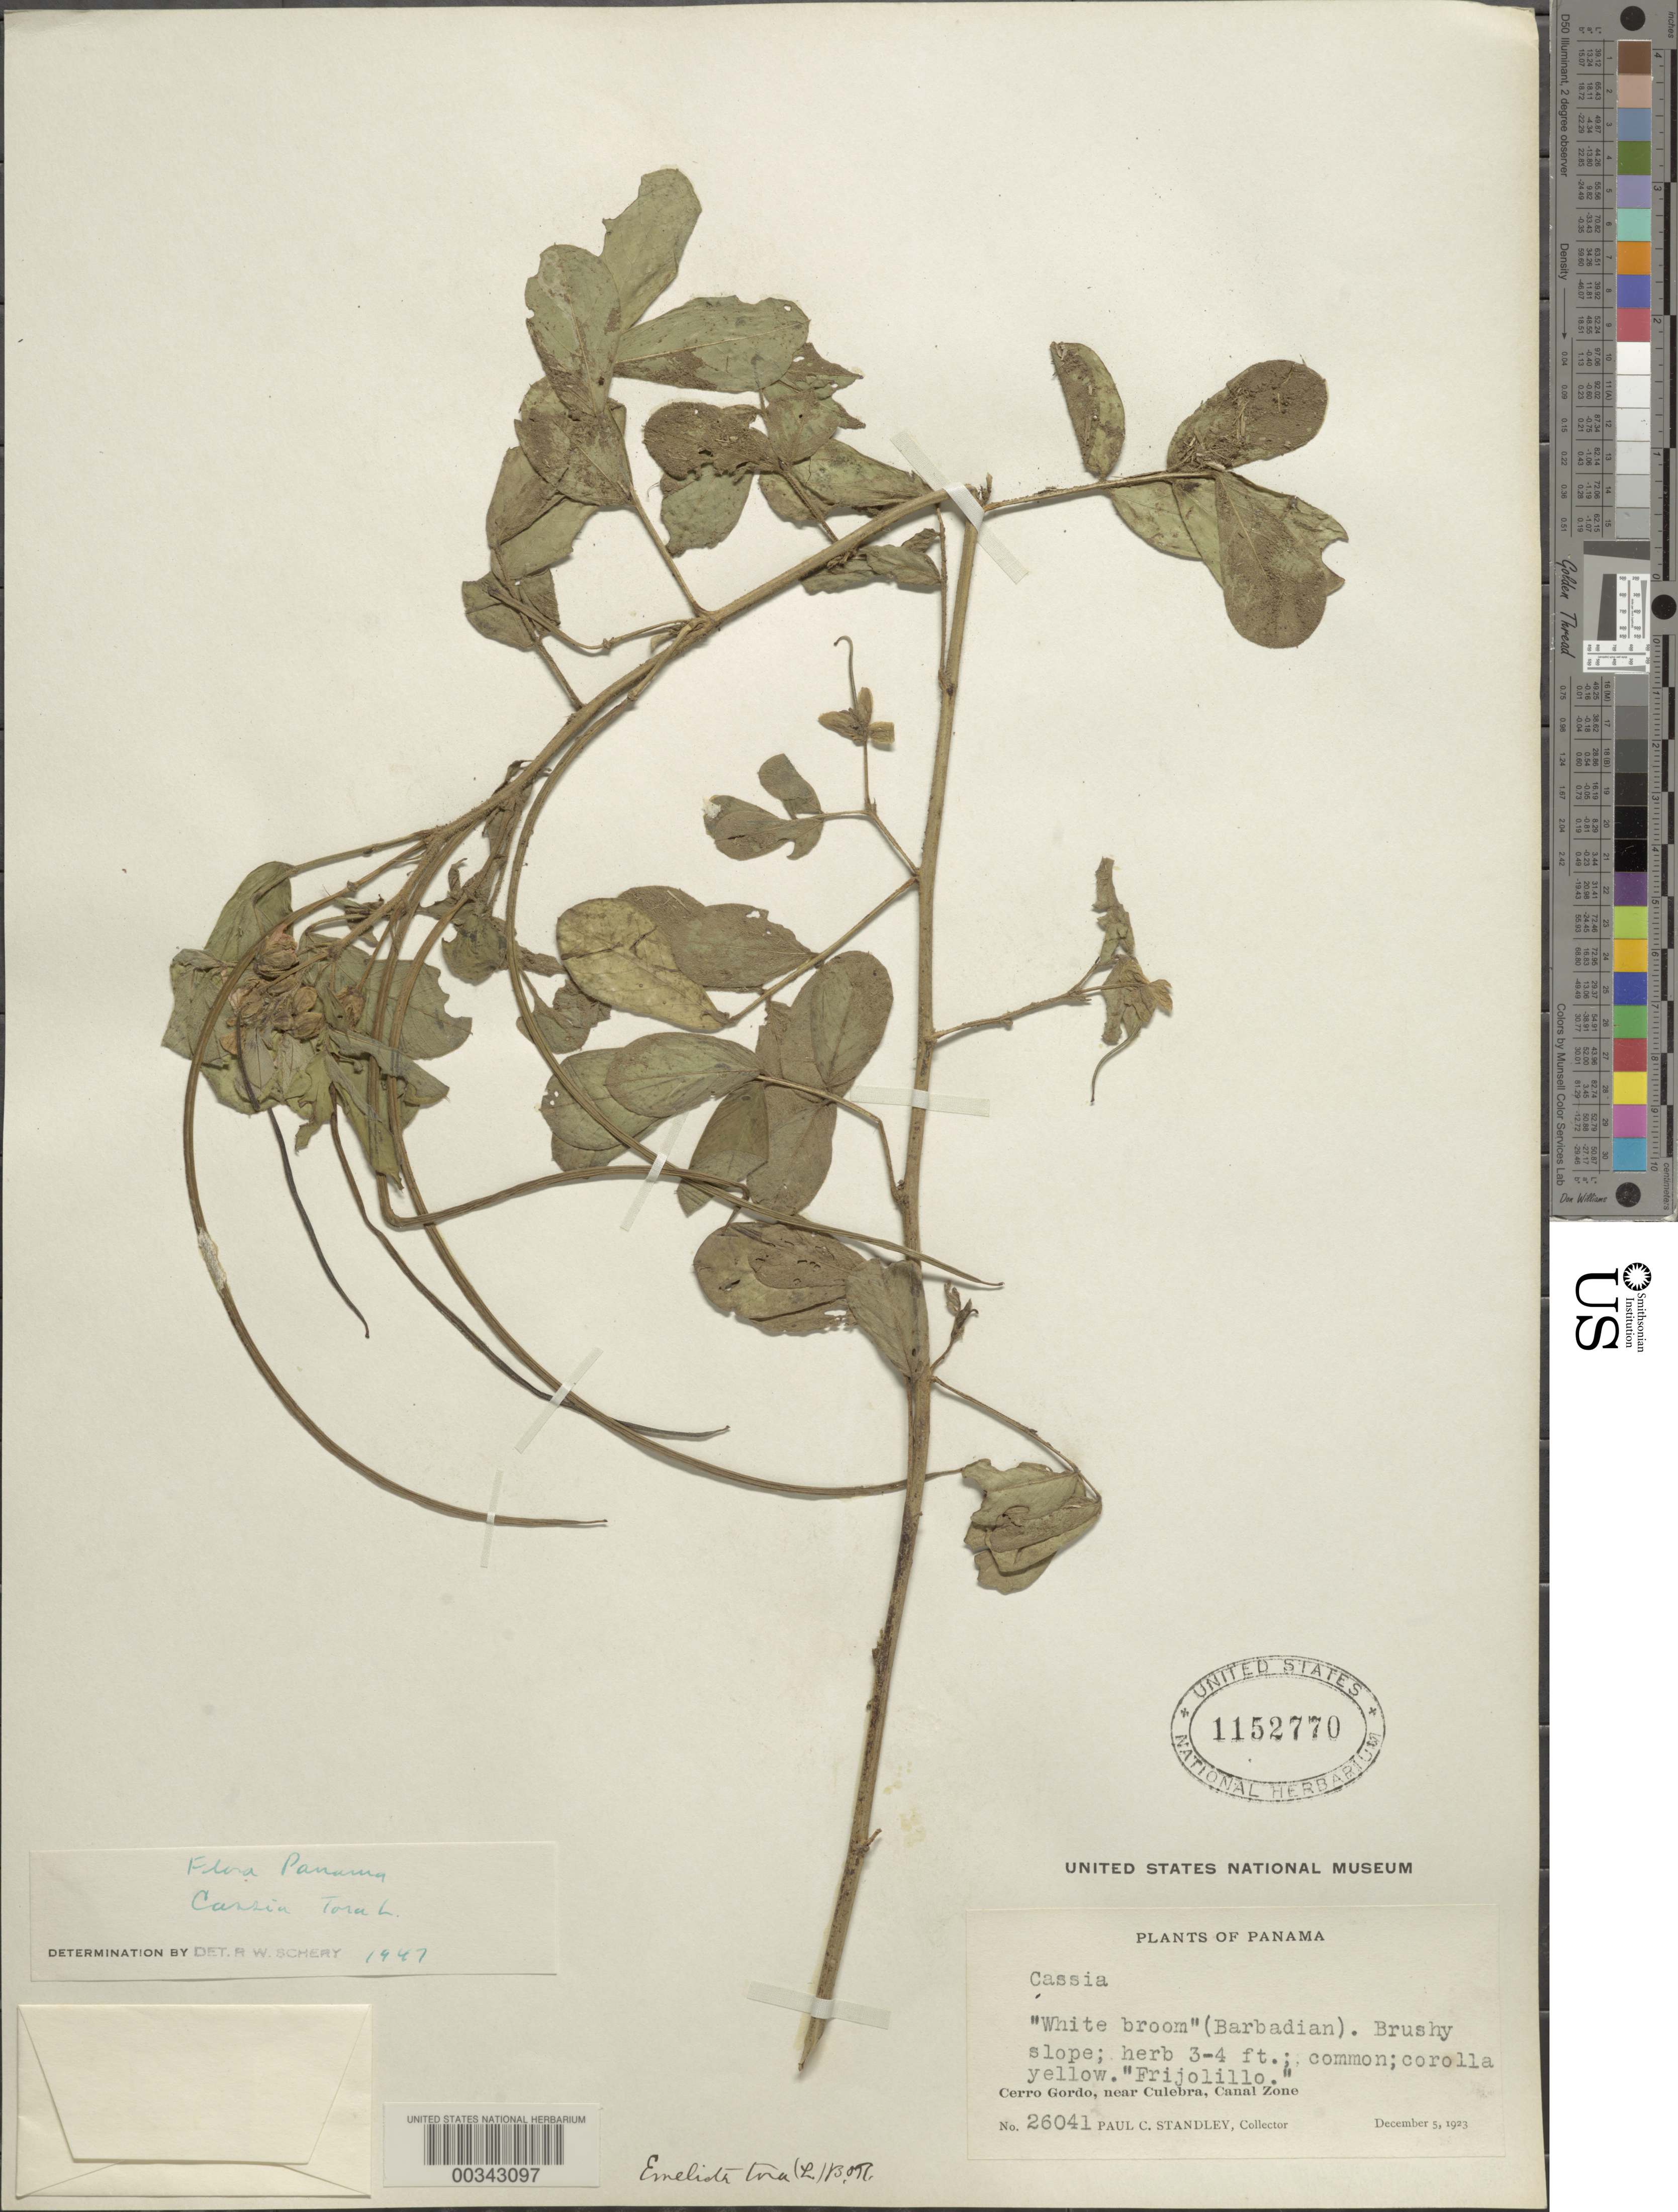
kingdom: Plantae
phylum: Tracheophyta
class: Magnoliopsida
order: Fabales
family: Fabaceae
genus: Senna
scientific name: Senna obtusifolia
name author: (L.) H.S. Irwin & Barneby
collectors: P. C. Standley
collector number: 26041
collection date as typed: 05 Dec 1923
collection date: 1923-12-05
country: Panama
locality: Cerro Gordo; near Culebra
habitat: Brushy slope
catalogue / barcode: US 1152770